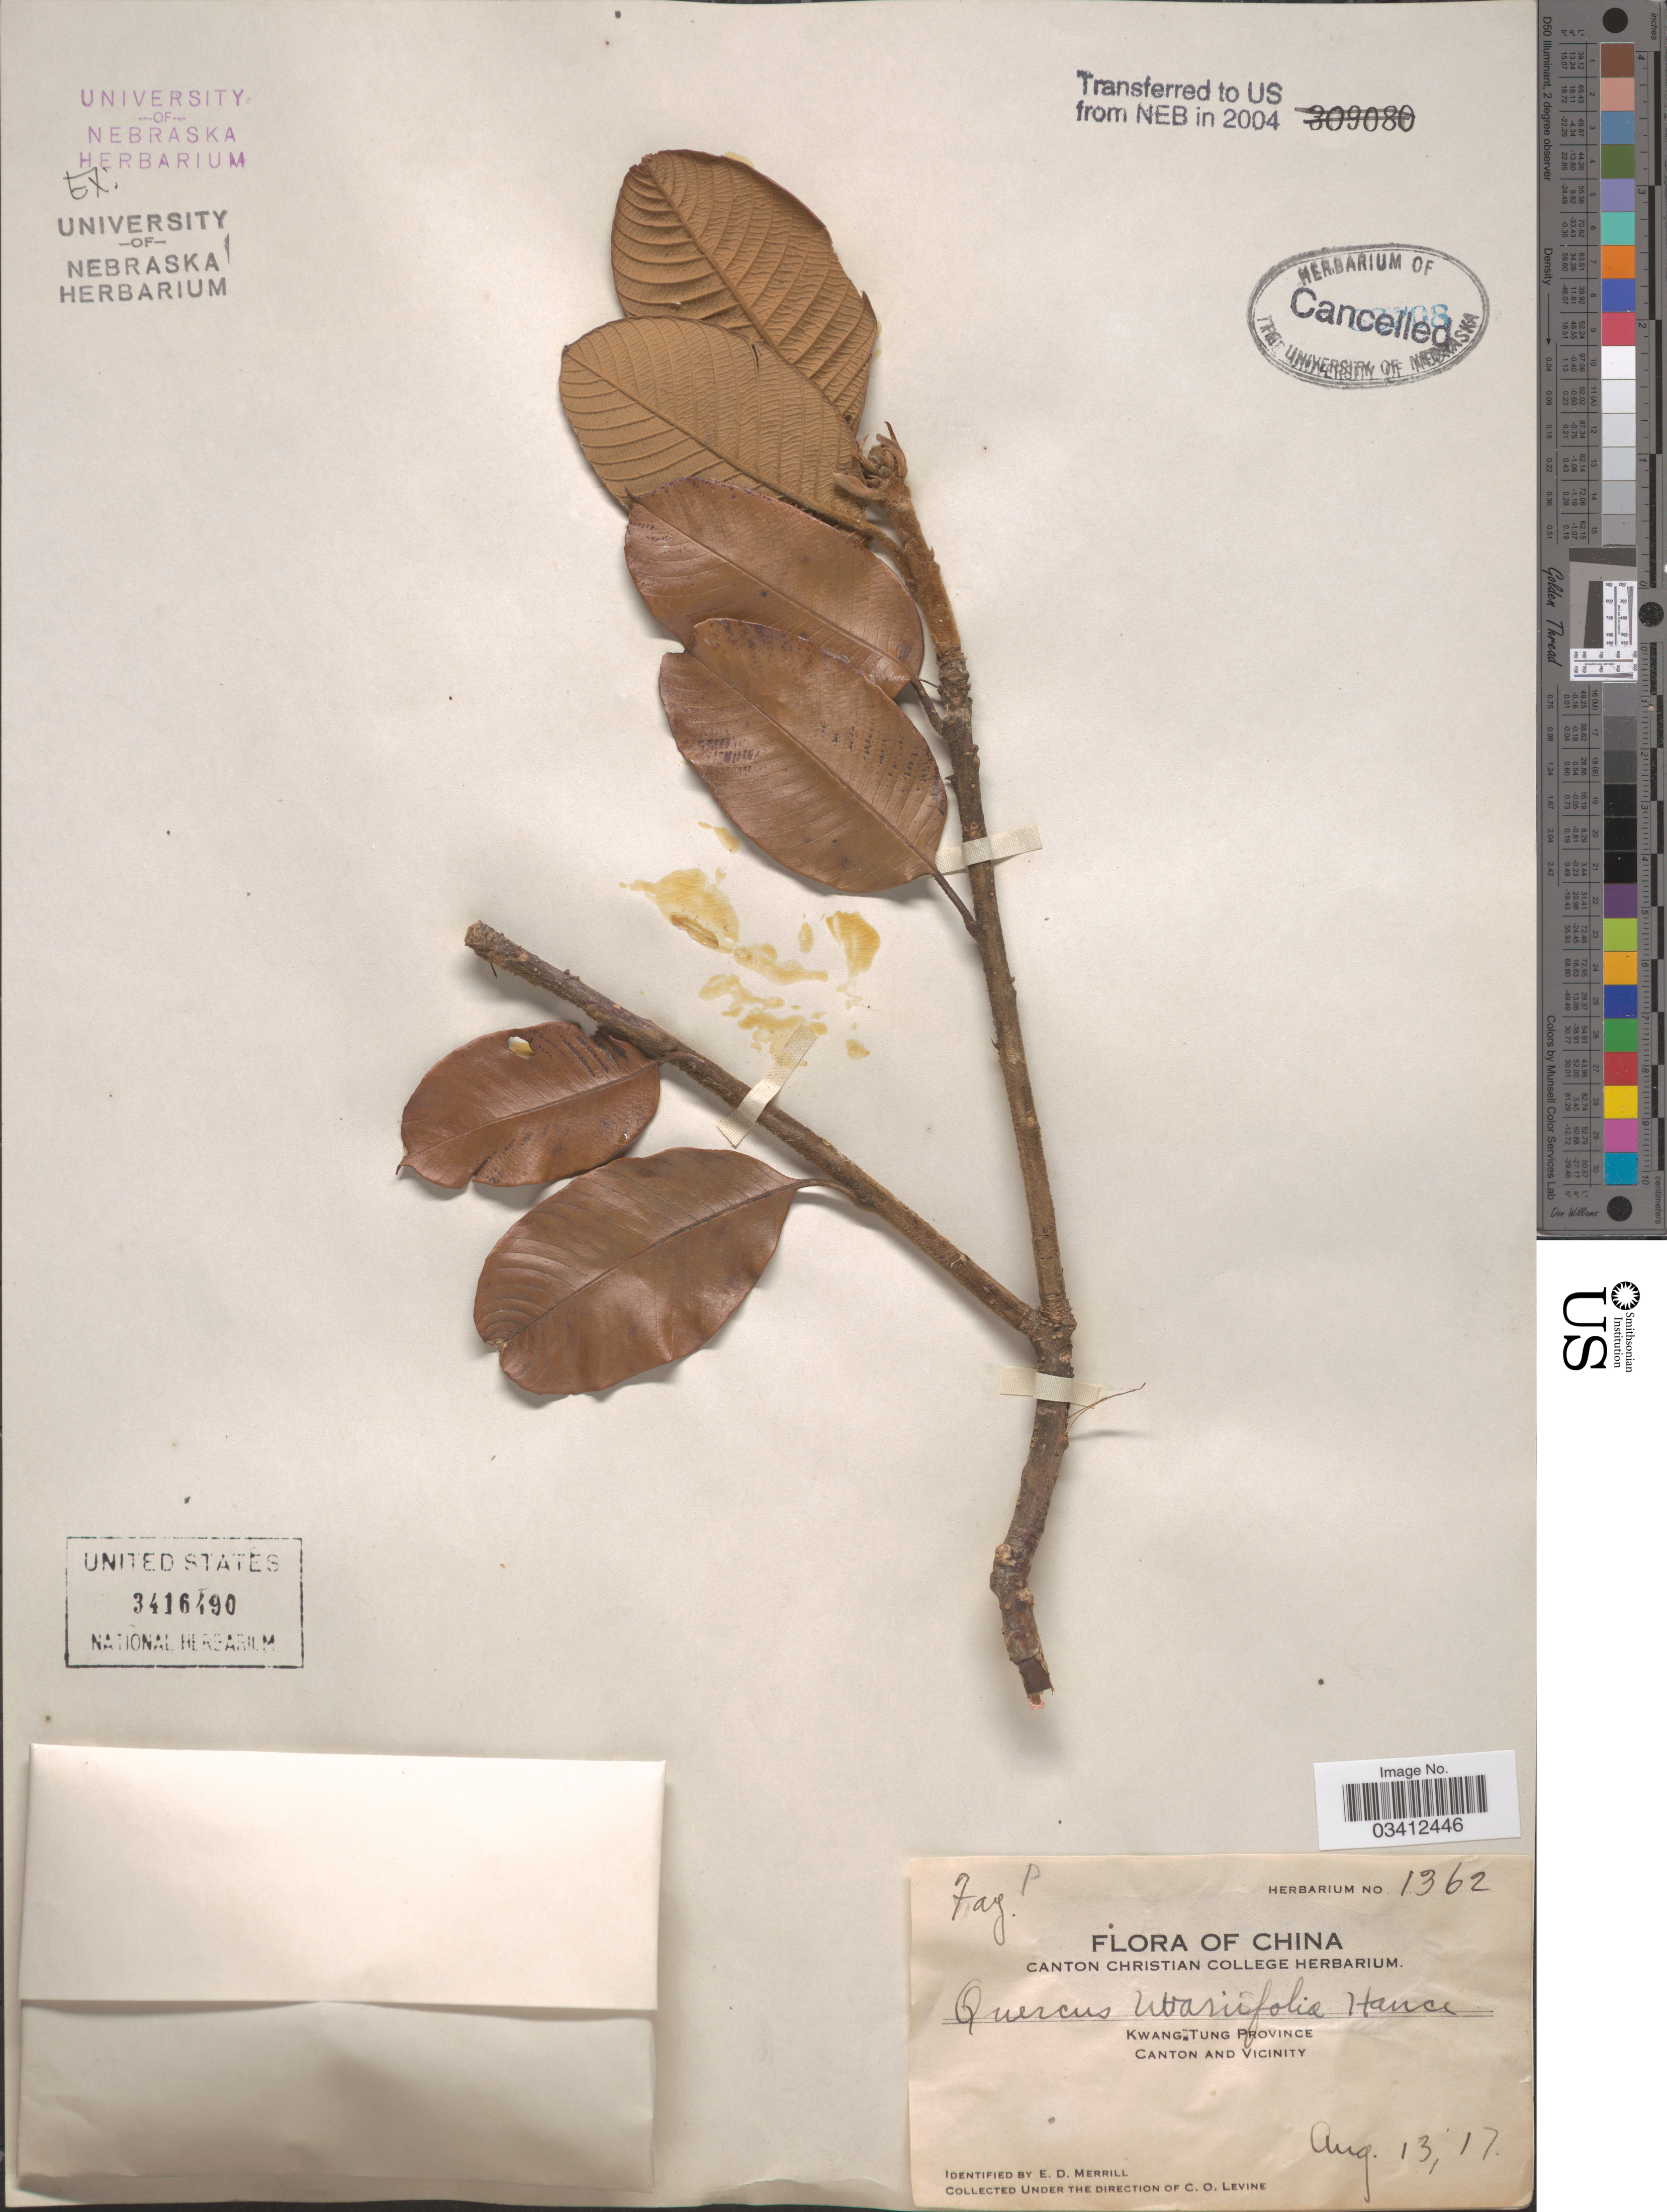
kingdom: Plantae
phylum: Tracheophyta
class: Magnoliopsida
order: Fagales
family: Fagaceae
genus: Quercus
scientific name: Quercus sp.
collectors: C. O. Levine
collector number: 1362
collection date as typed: Transcribed d/m/y: 13/8/17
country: China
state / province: Guangdong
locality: Kwang Tung Province. Canton and Vicinity.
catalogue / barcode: US 3416490